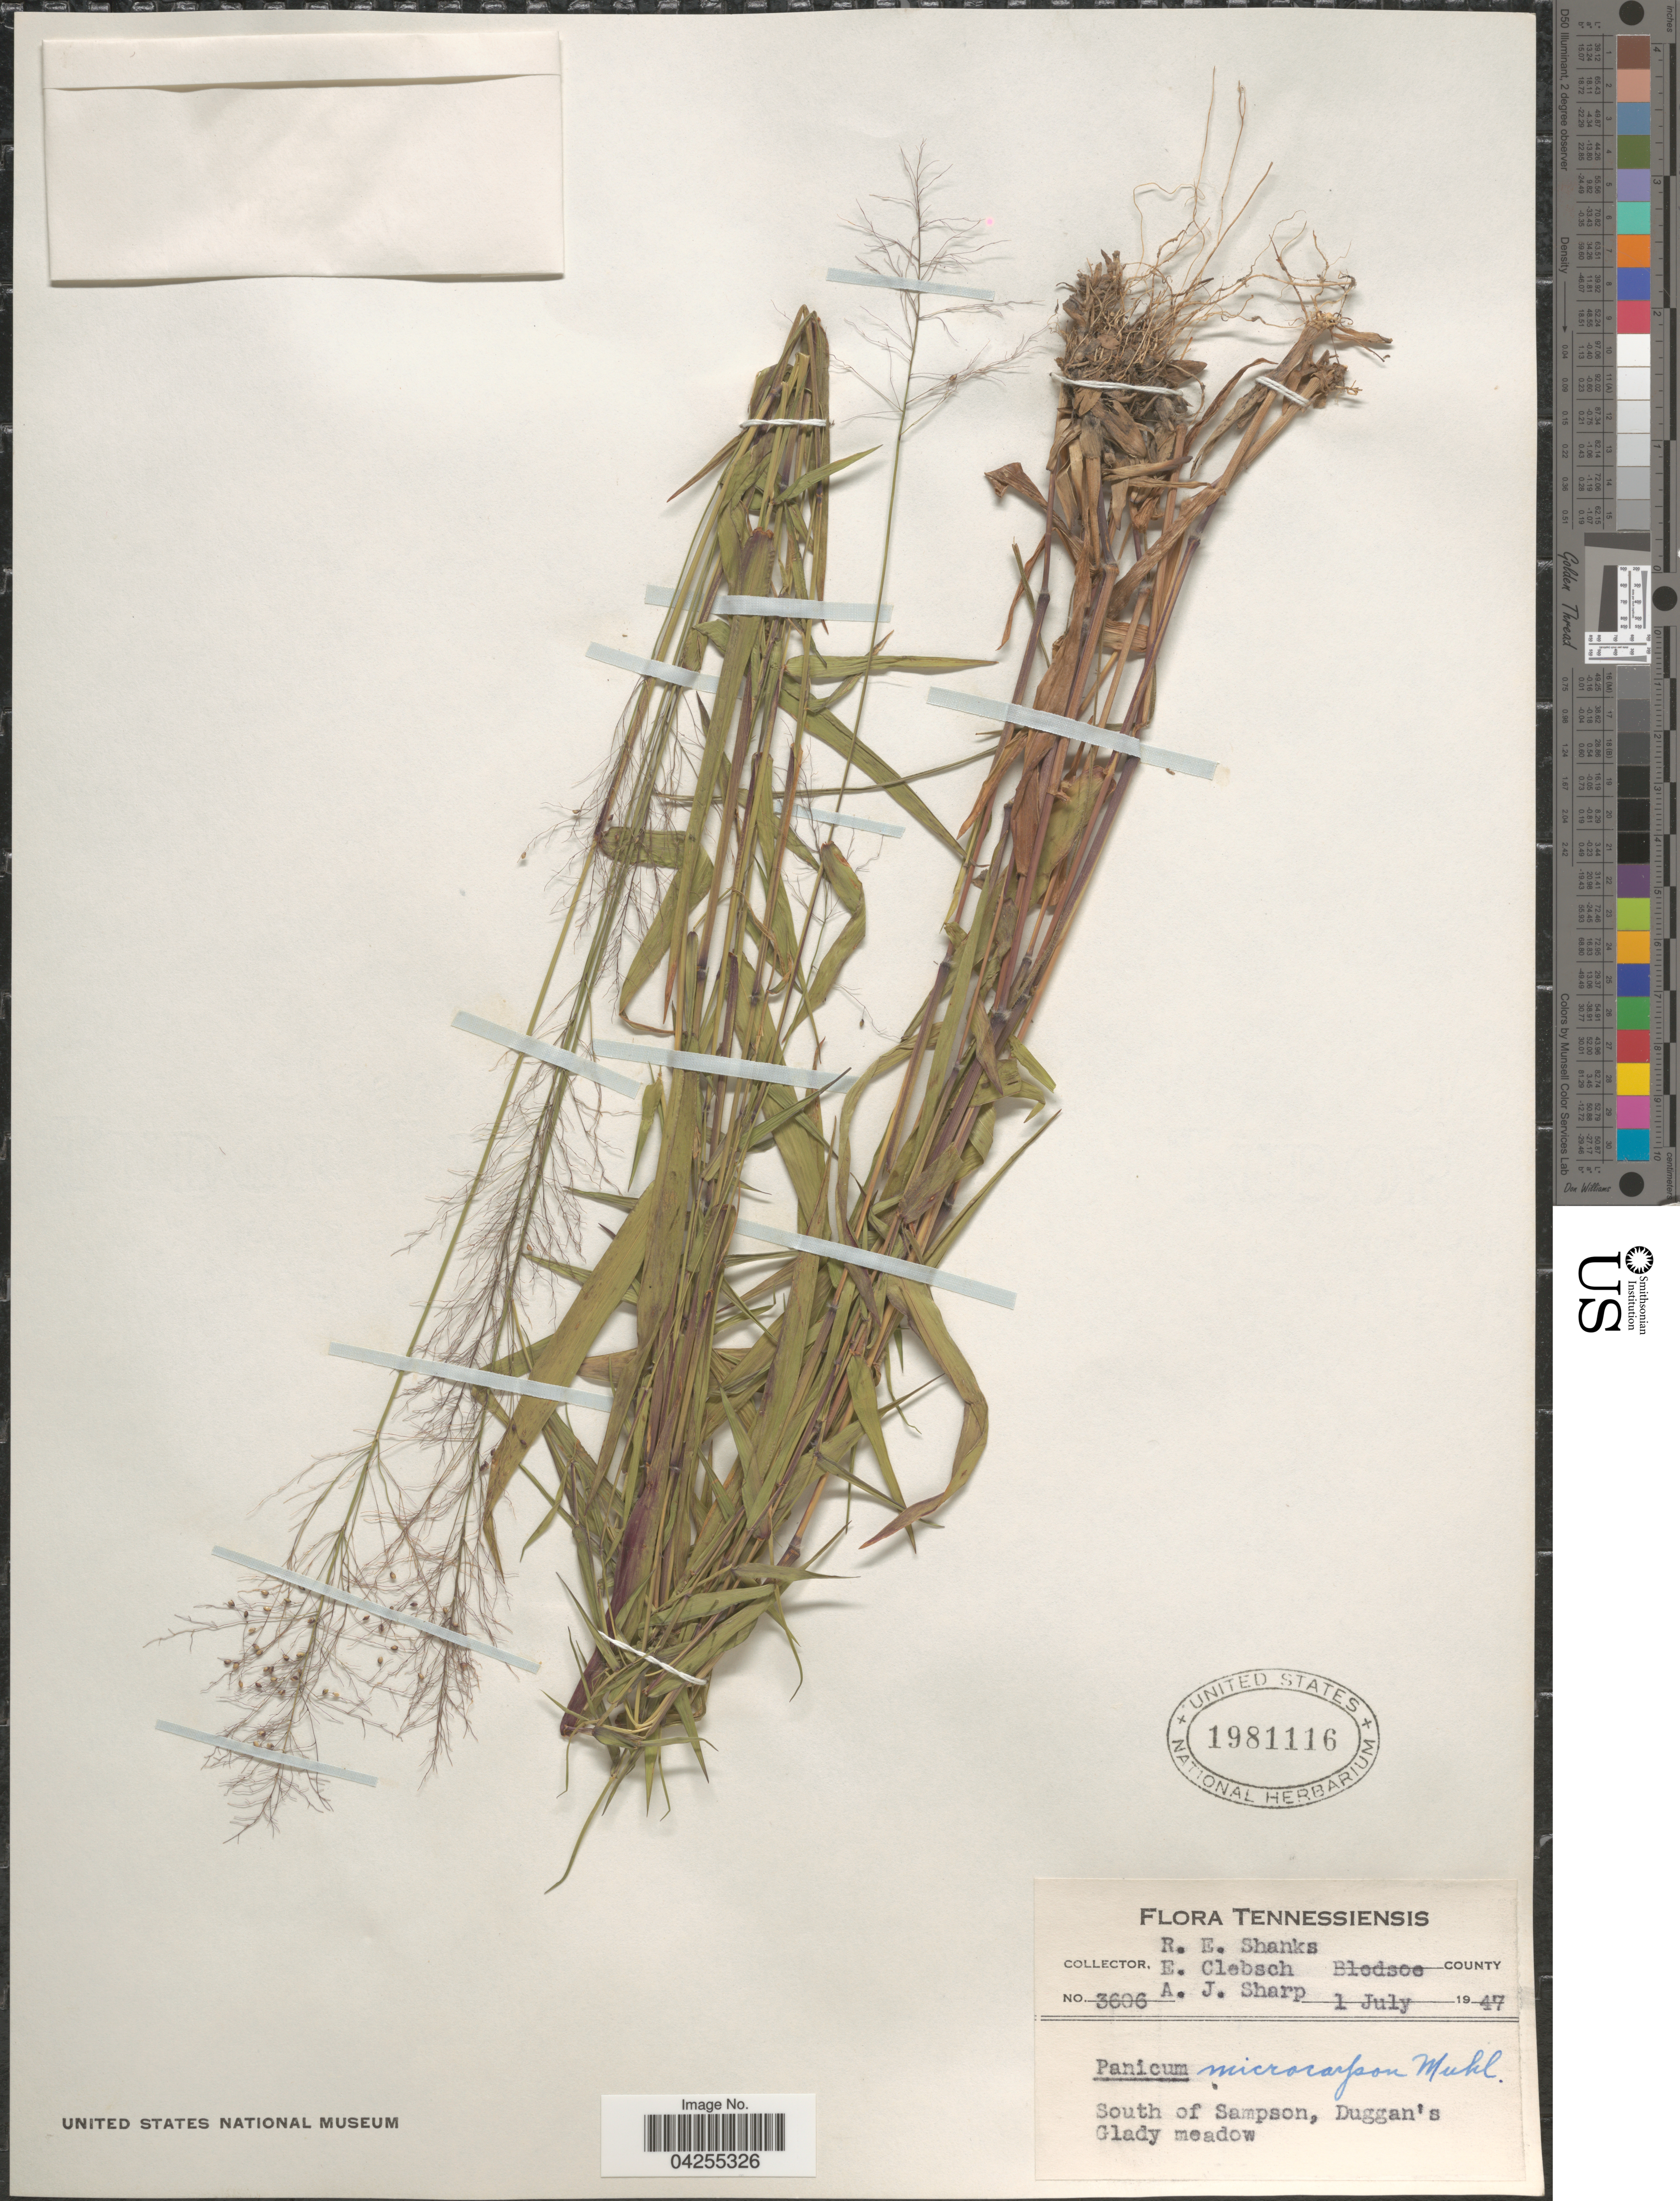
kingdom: Plantae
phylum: Tracheophyta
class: Liliopsida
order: Poales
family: Poaceae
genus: Dichanthelium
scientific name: Dichanthelium dichotomum var. dichotomum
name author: (L.) Gould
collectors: R. Shanks, E. Clebsch & A. J. Sharp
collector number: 3606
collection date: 1947-07-01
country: United States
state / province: Tennessee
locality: Bledsoe County. South of Sampson, Duggan's Glady meadow.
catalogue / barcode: US 1981116